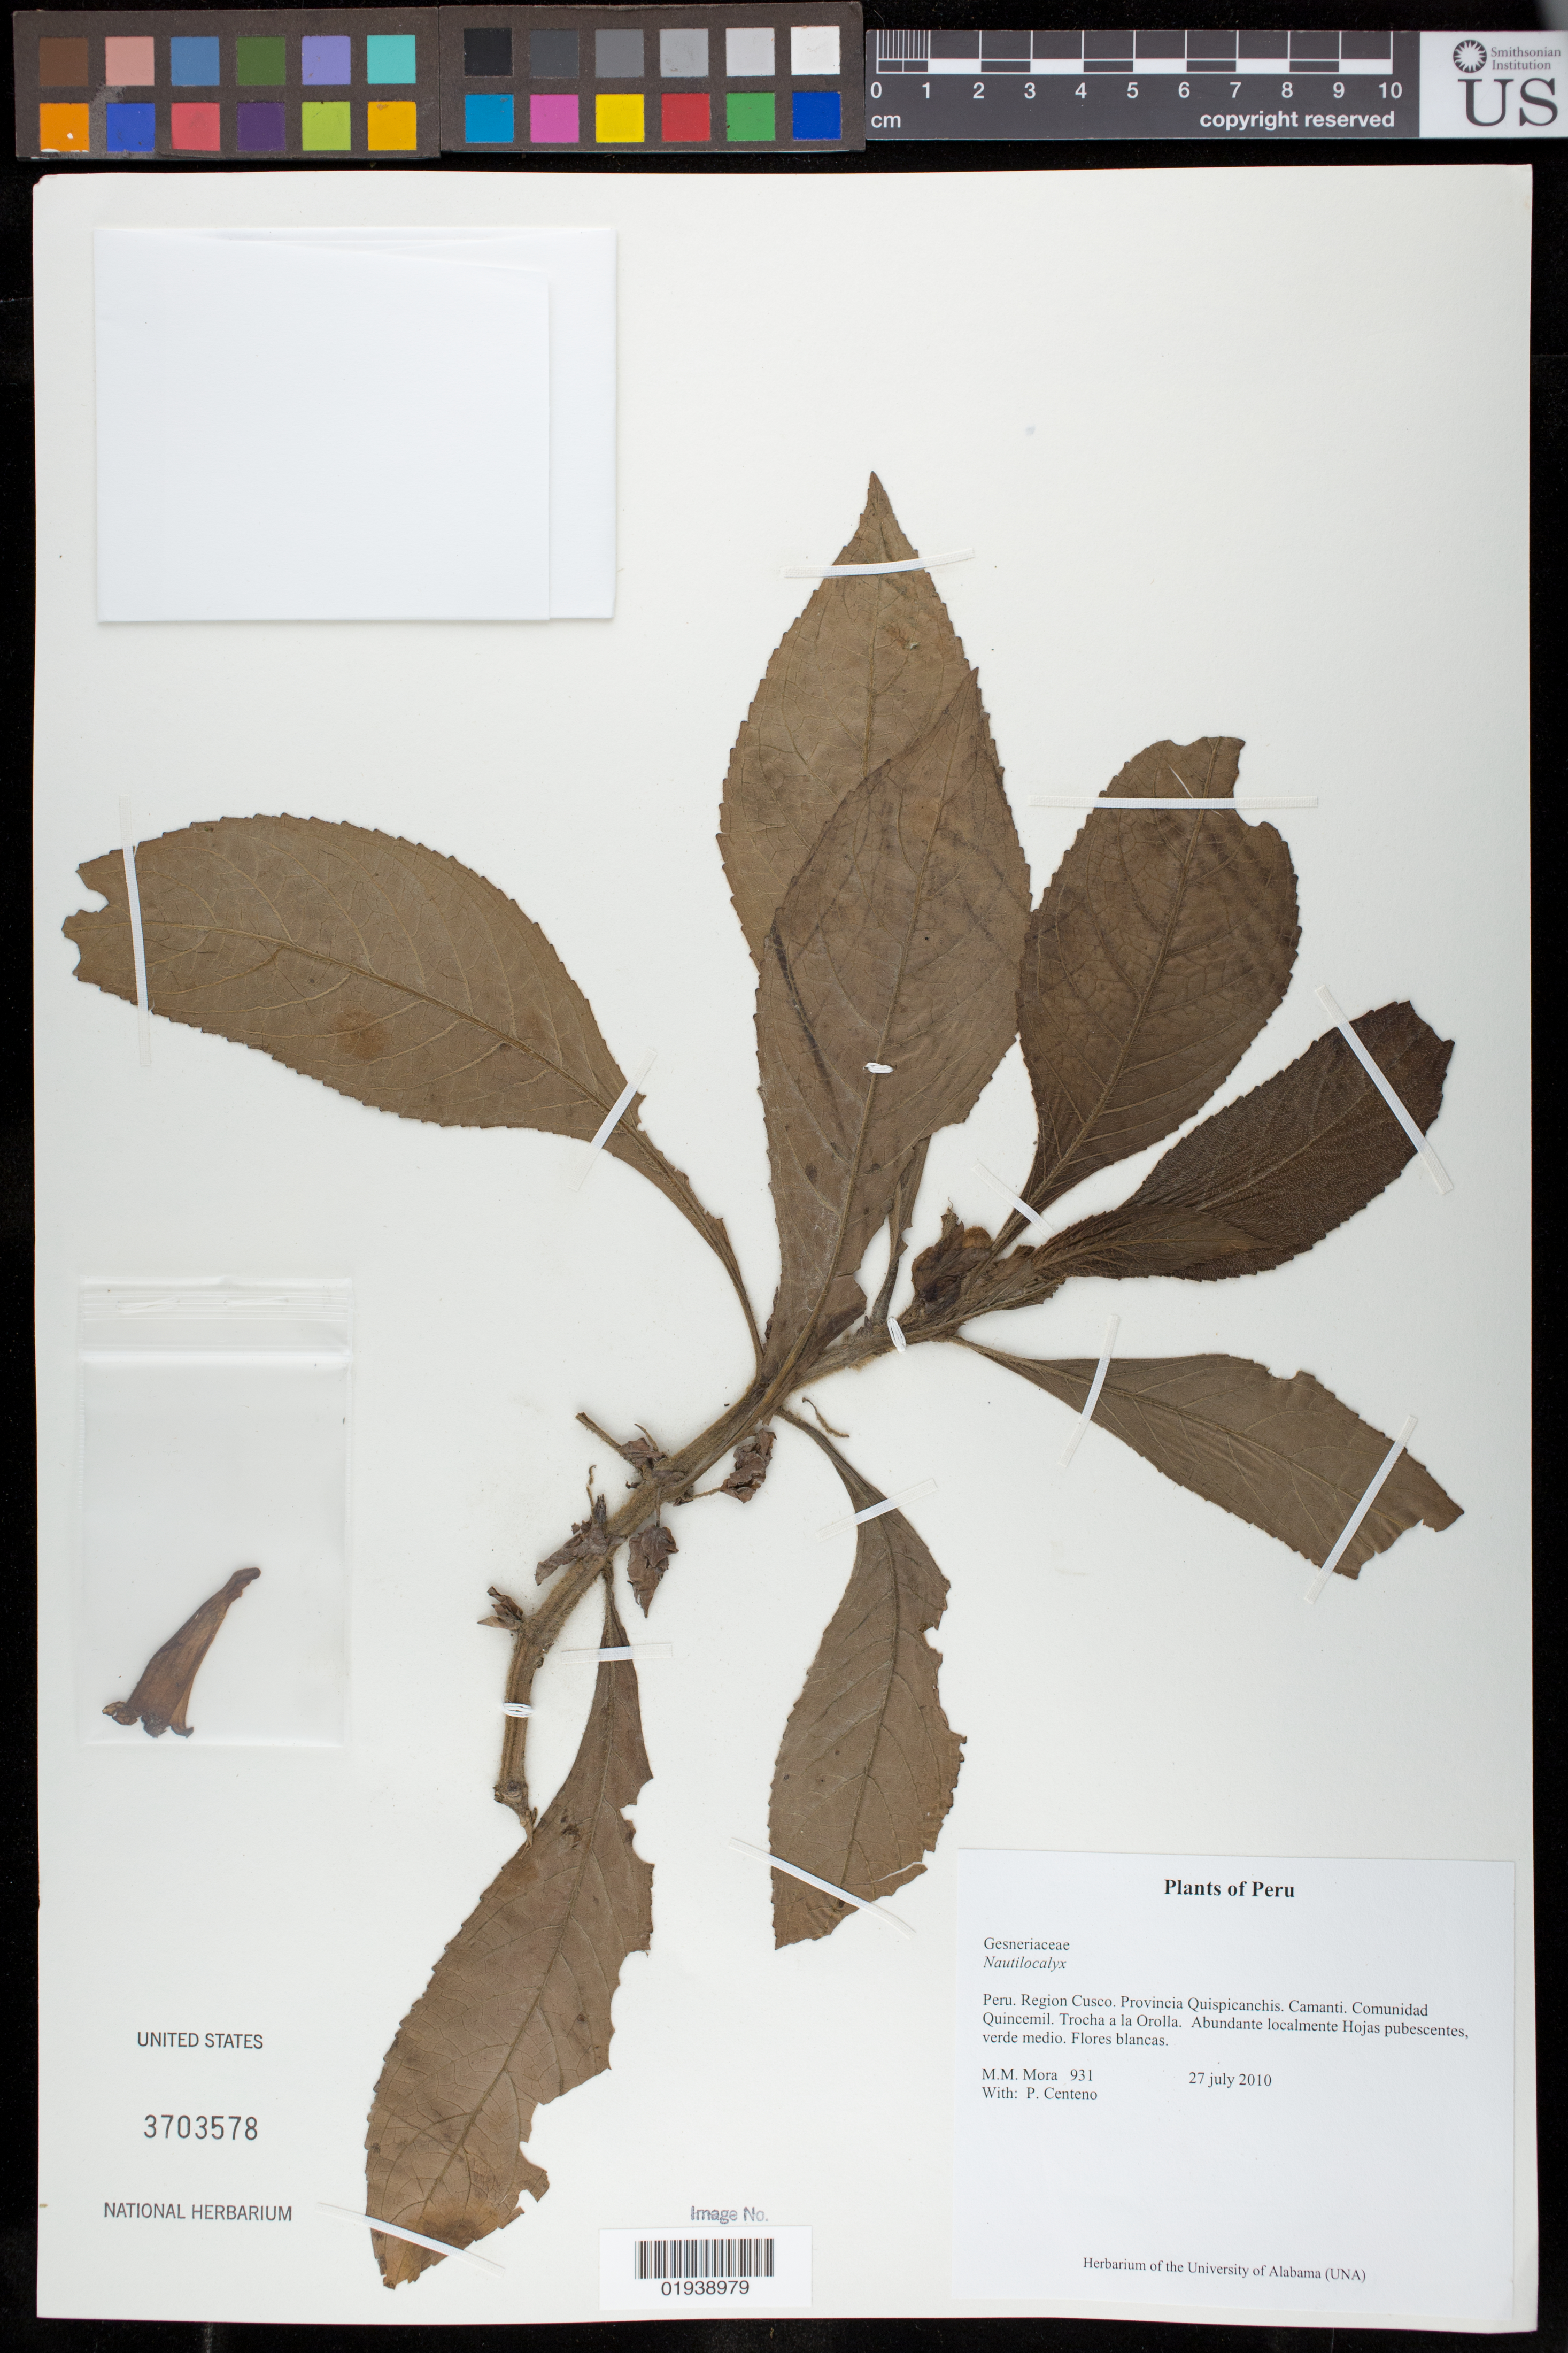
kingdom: Plantae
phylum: Tracheophyta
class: Magnoliopsida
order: Lamiales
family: Gesneriaceae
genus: Nautilocalyx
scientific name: Nautilocalyx sp.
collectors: M. M. Mora & P. Centeno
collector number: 931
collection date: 2010-07-27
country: Peru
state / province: Cusco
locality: Provinica Quispicanchis. Camanti. Comunidad Quincemil. Trocha a la Orolla.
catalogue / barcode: US 3703578